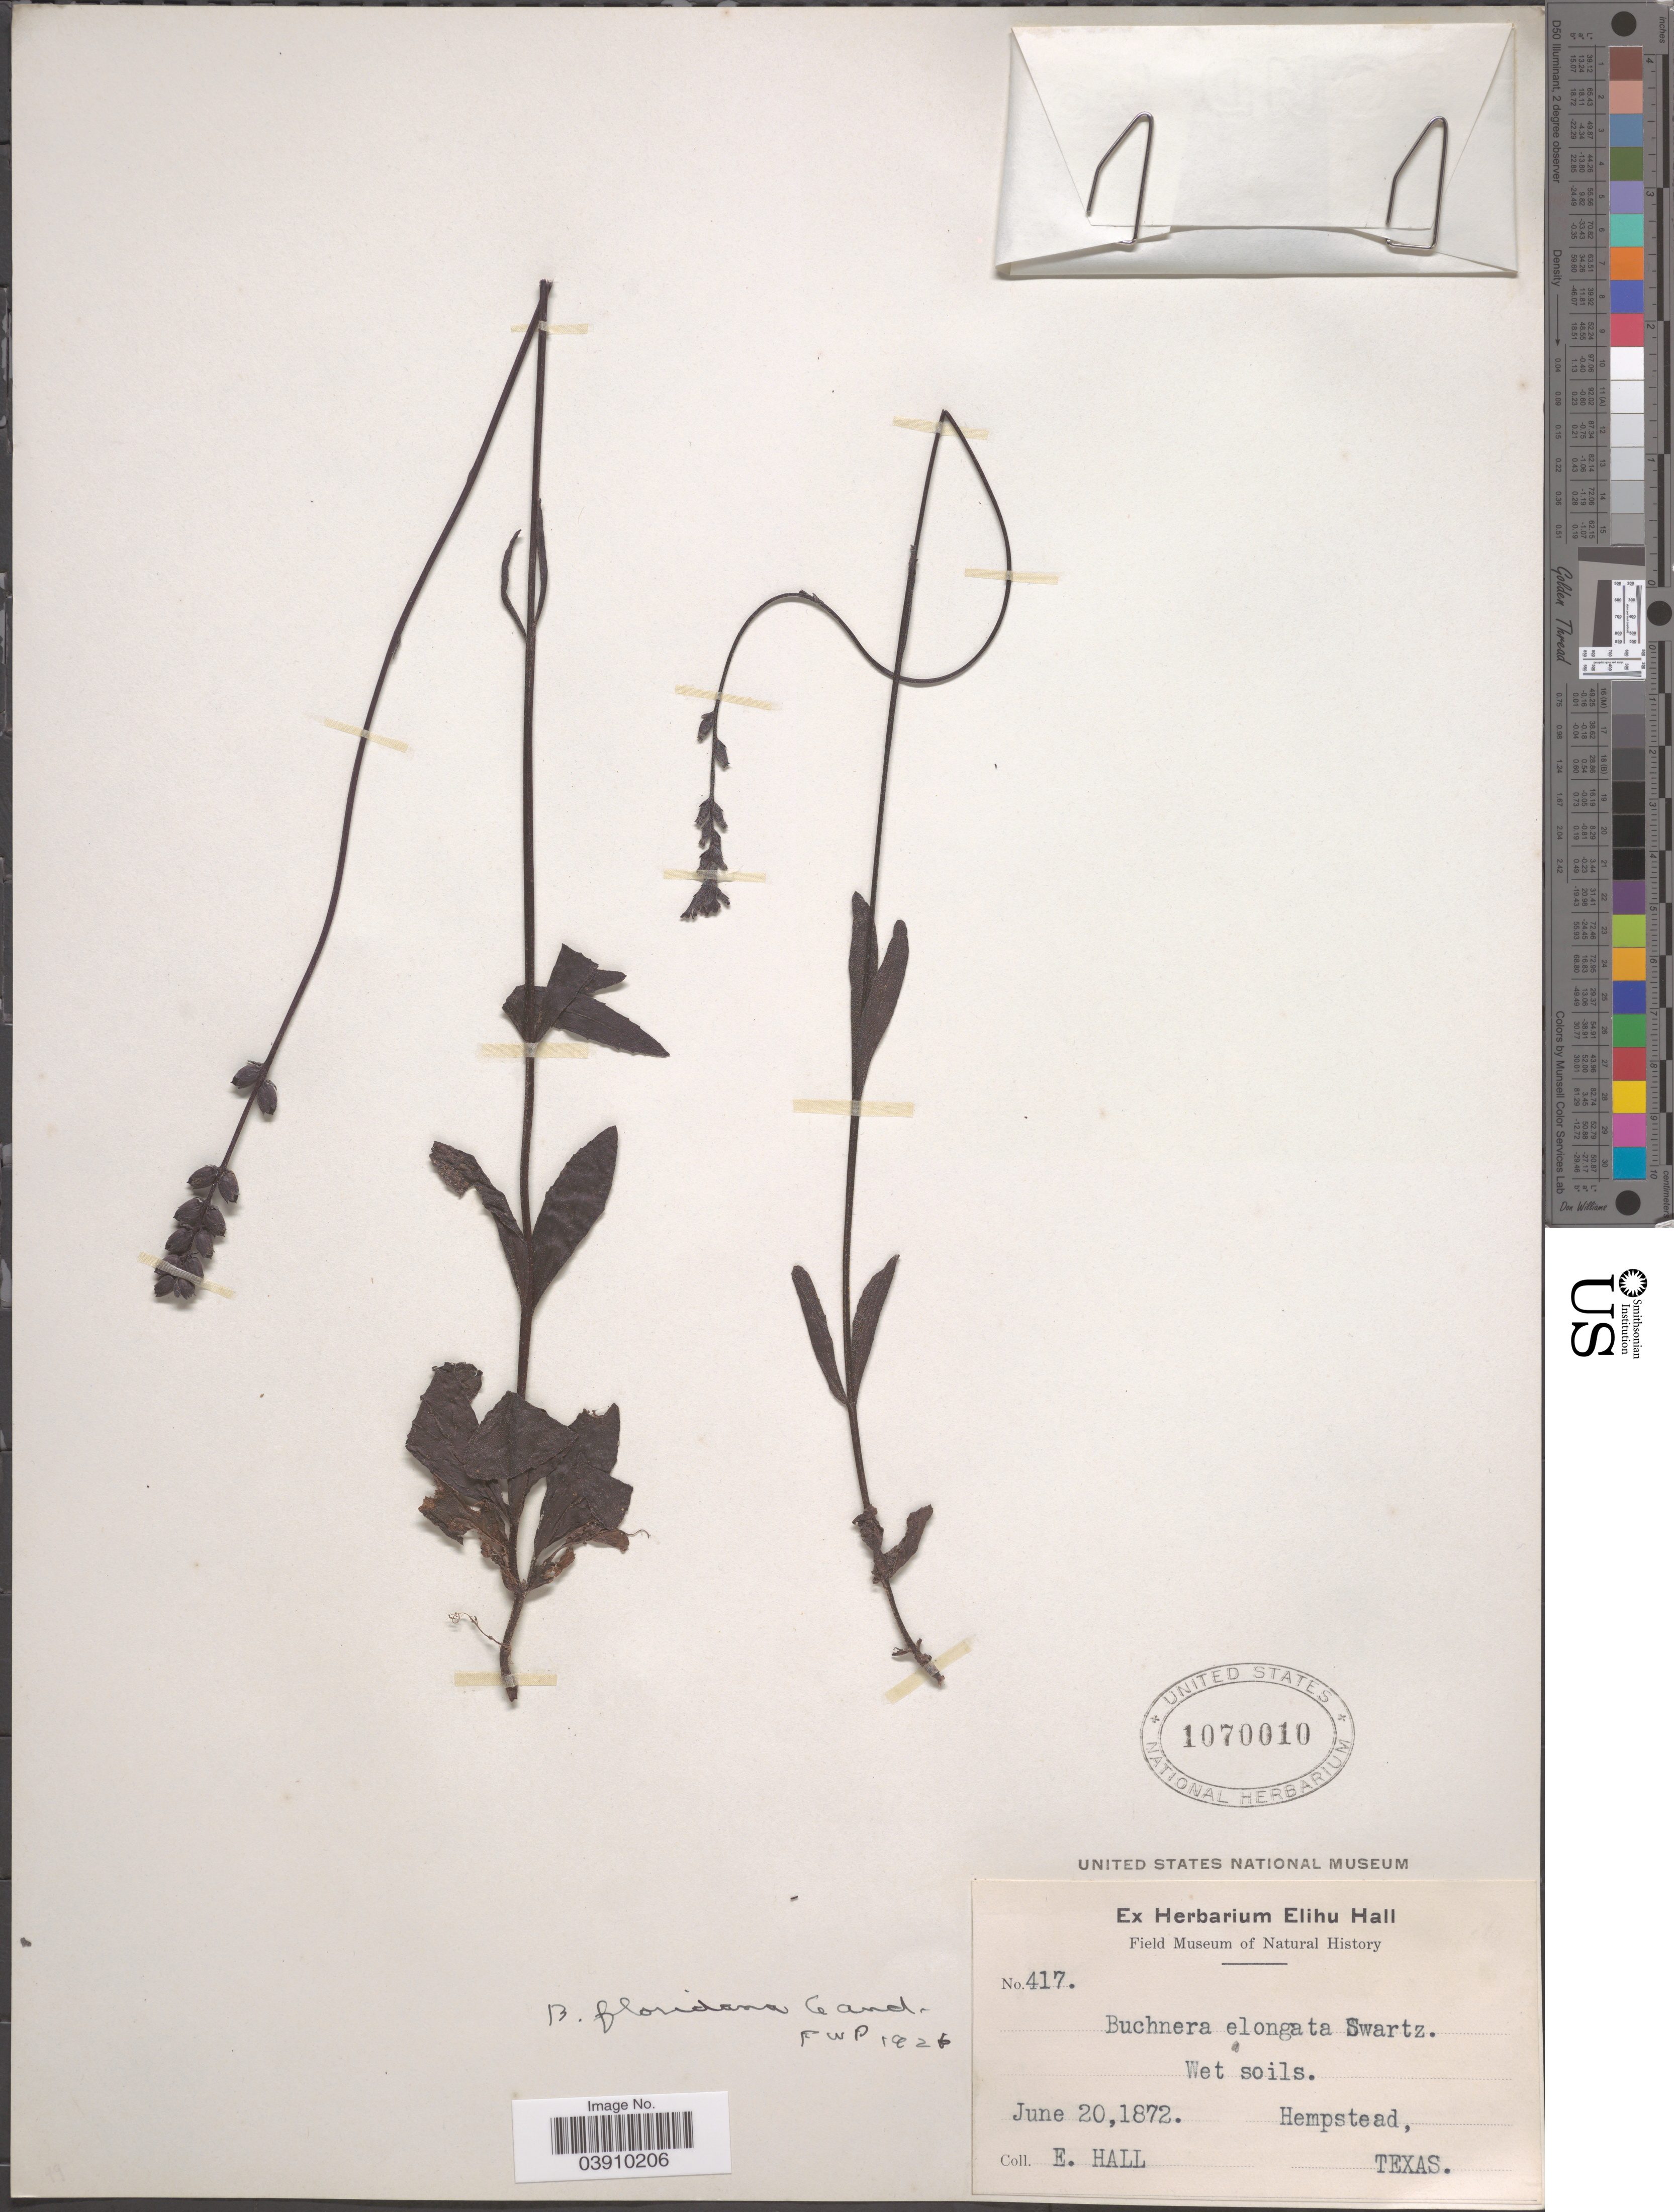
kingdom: Plantae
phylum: Tracheophyta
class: Magnoliopsida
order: Lamiales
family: Orobanchaceae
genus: Buchnera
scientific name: Buchnera floridana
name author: Gand.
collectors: E. Hall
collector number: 417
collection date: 1872-06-20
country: United States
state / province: Texas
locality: Hempstead.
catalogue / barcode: US 1070010